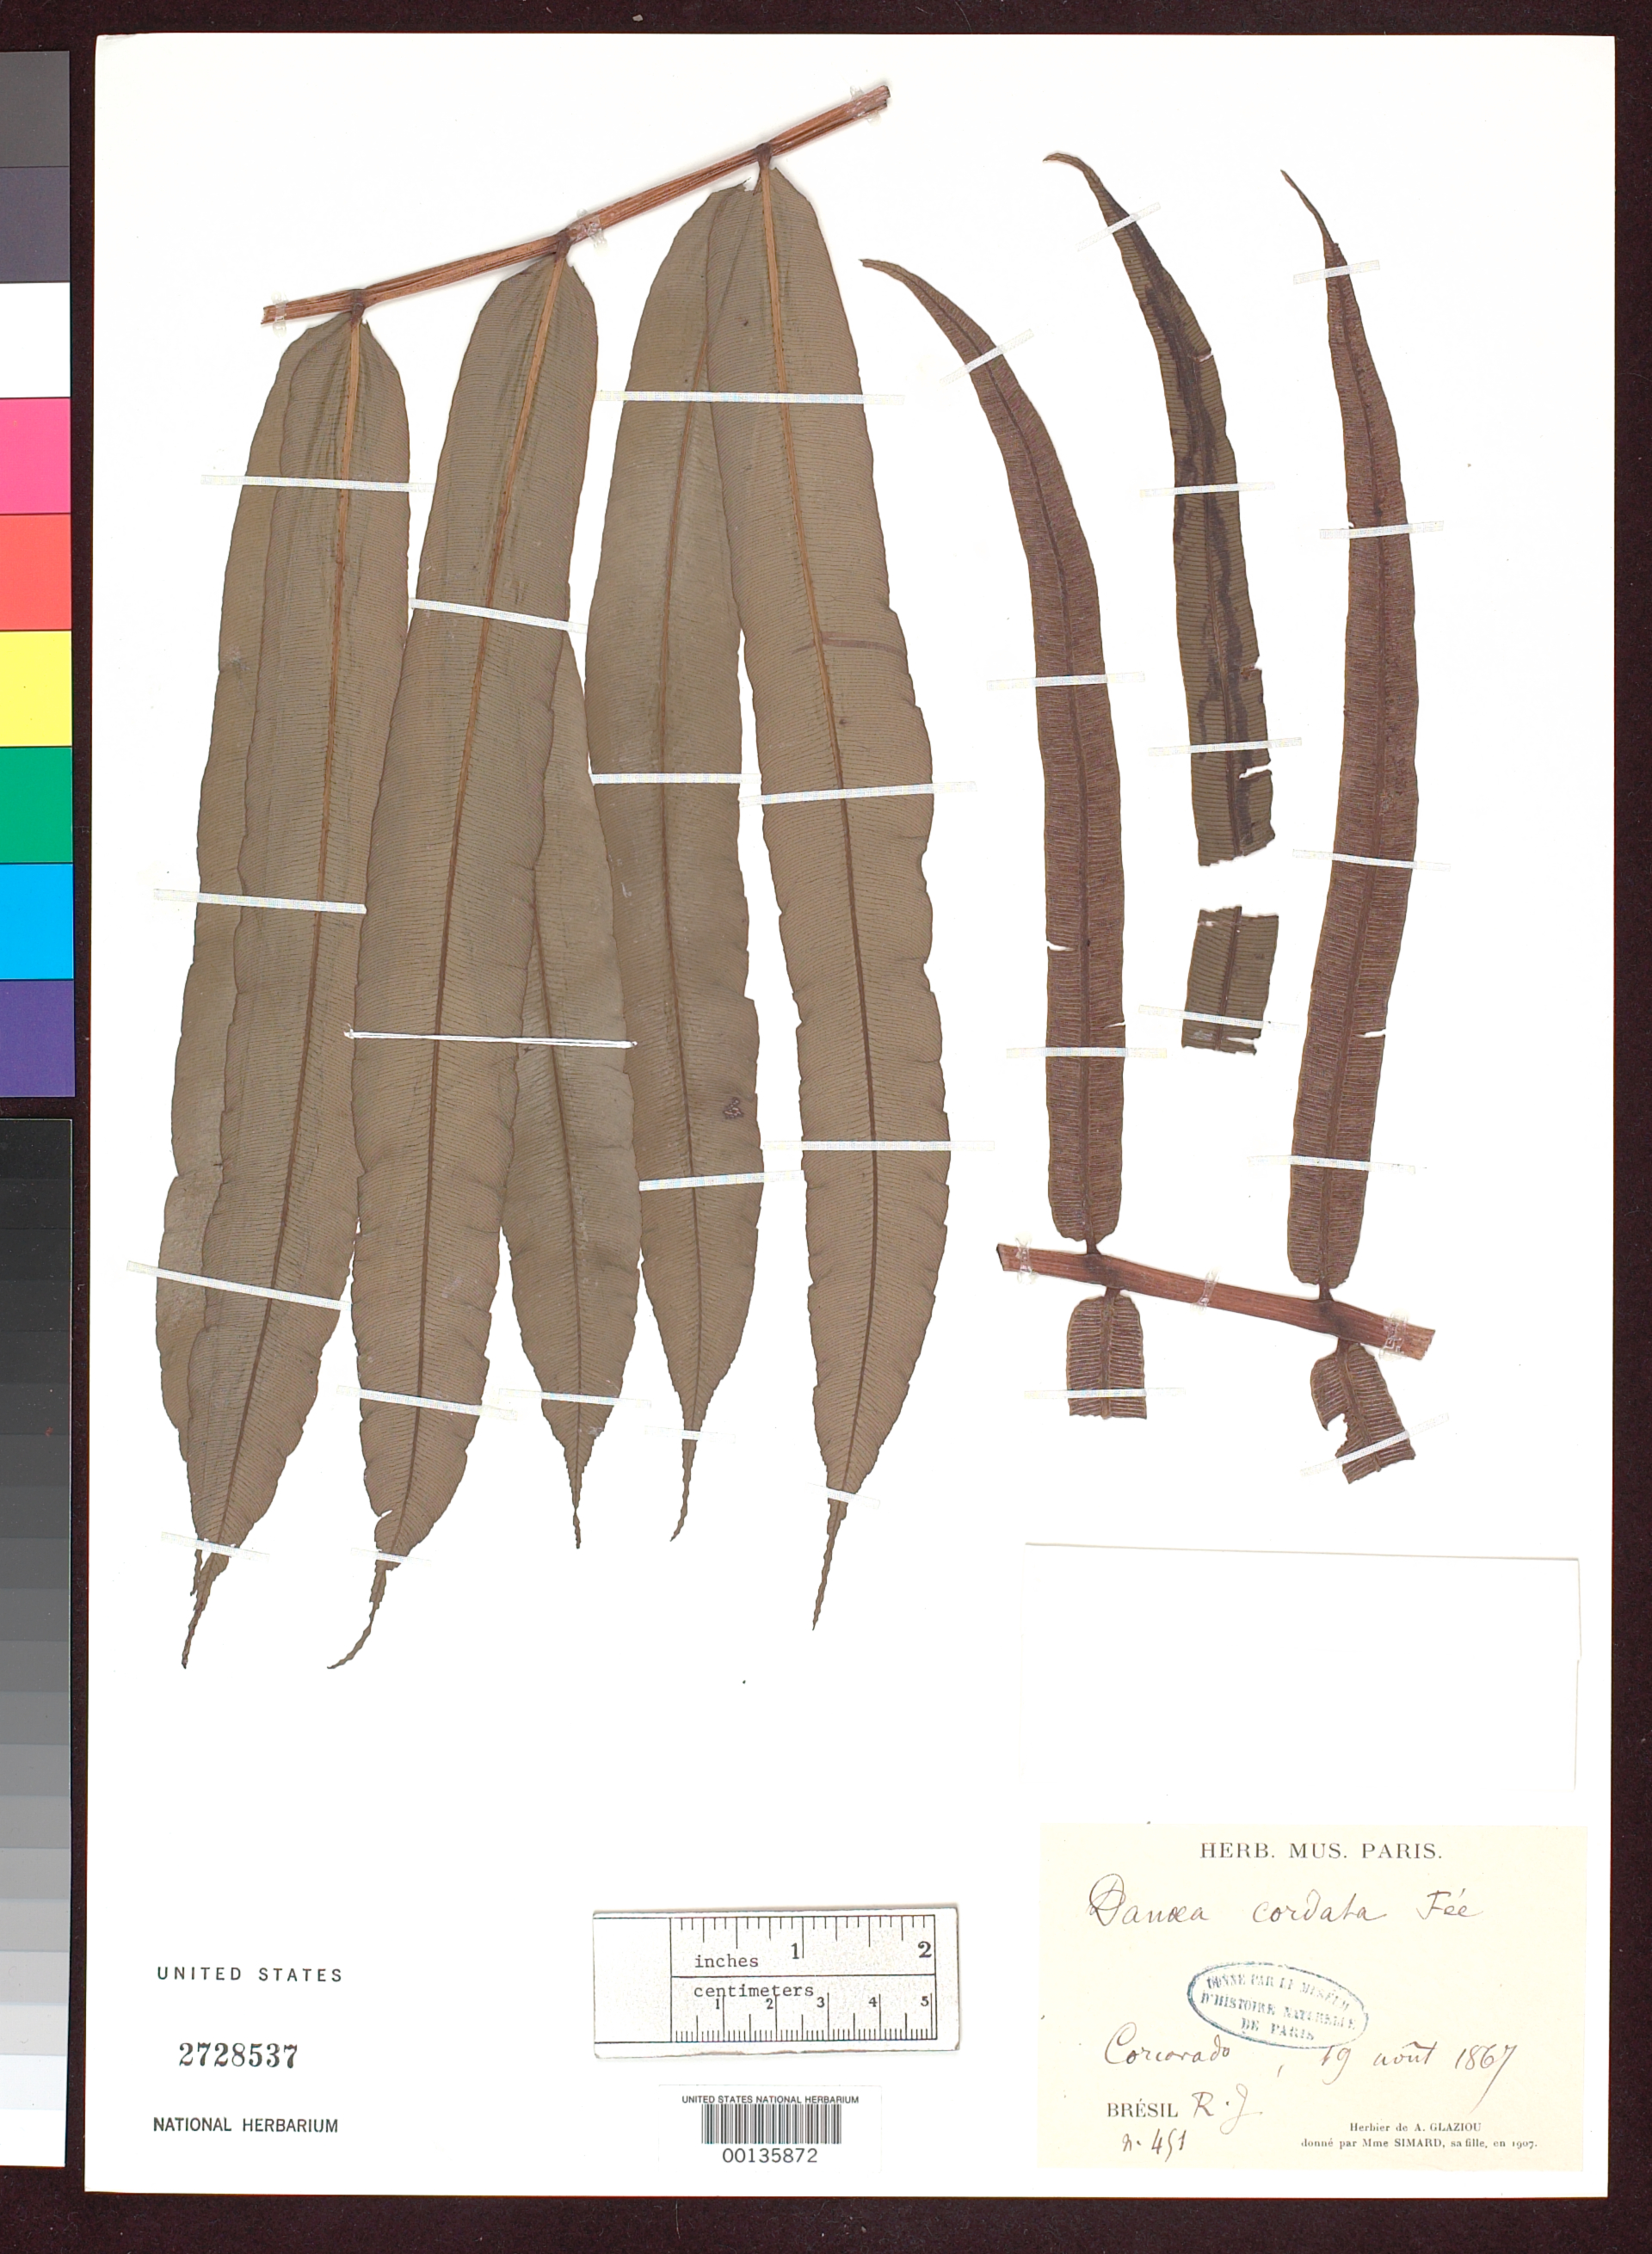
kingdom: Plantae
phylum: Tracheophyta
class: Polypodiopsida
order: Marattiales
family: Marattiaceae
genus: Danaea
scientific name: Danaea cordata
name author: Fée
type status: Isosyntype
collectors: A. F. M. Glaziou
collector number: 451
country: Brazil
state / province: Rio de Janeiro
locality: Corcovado.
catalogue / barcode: US 2728537